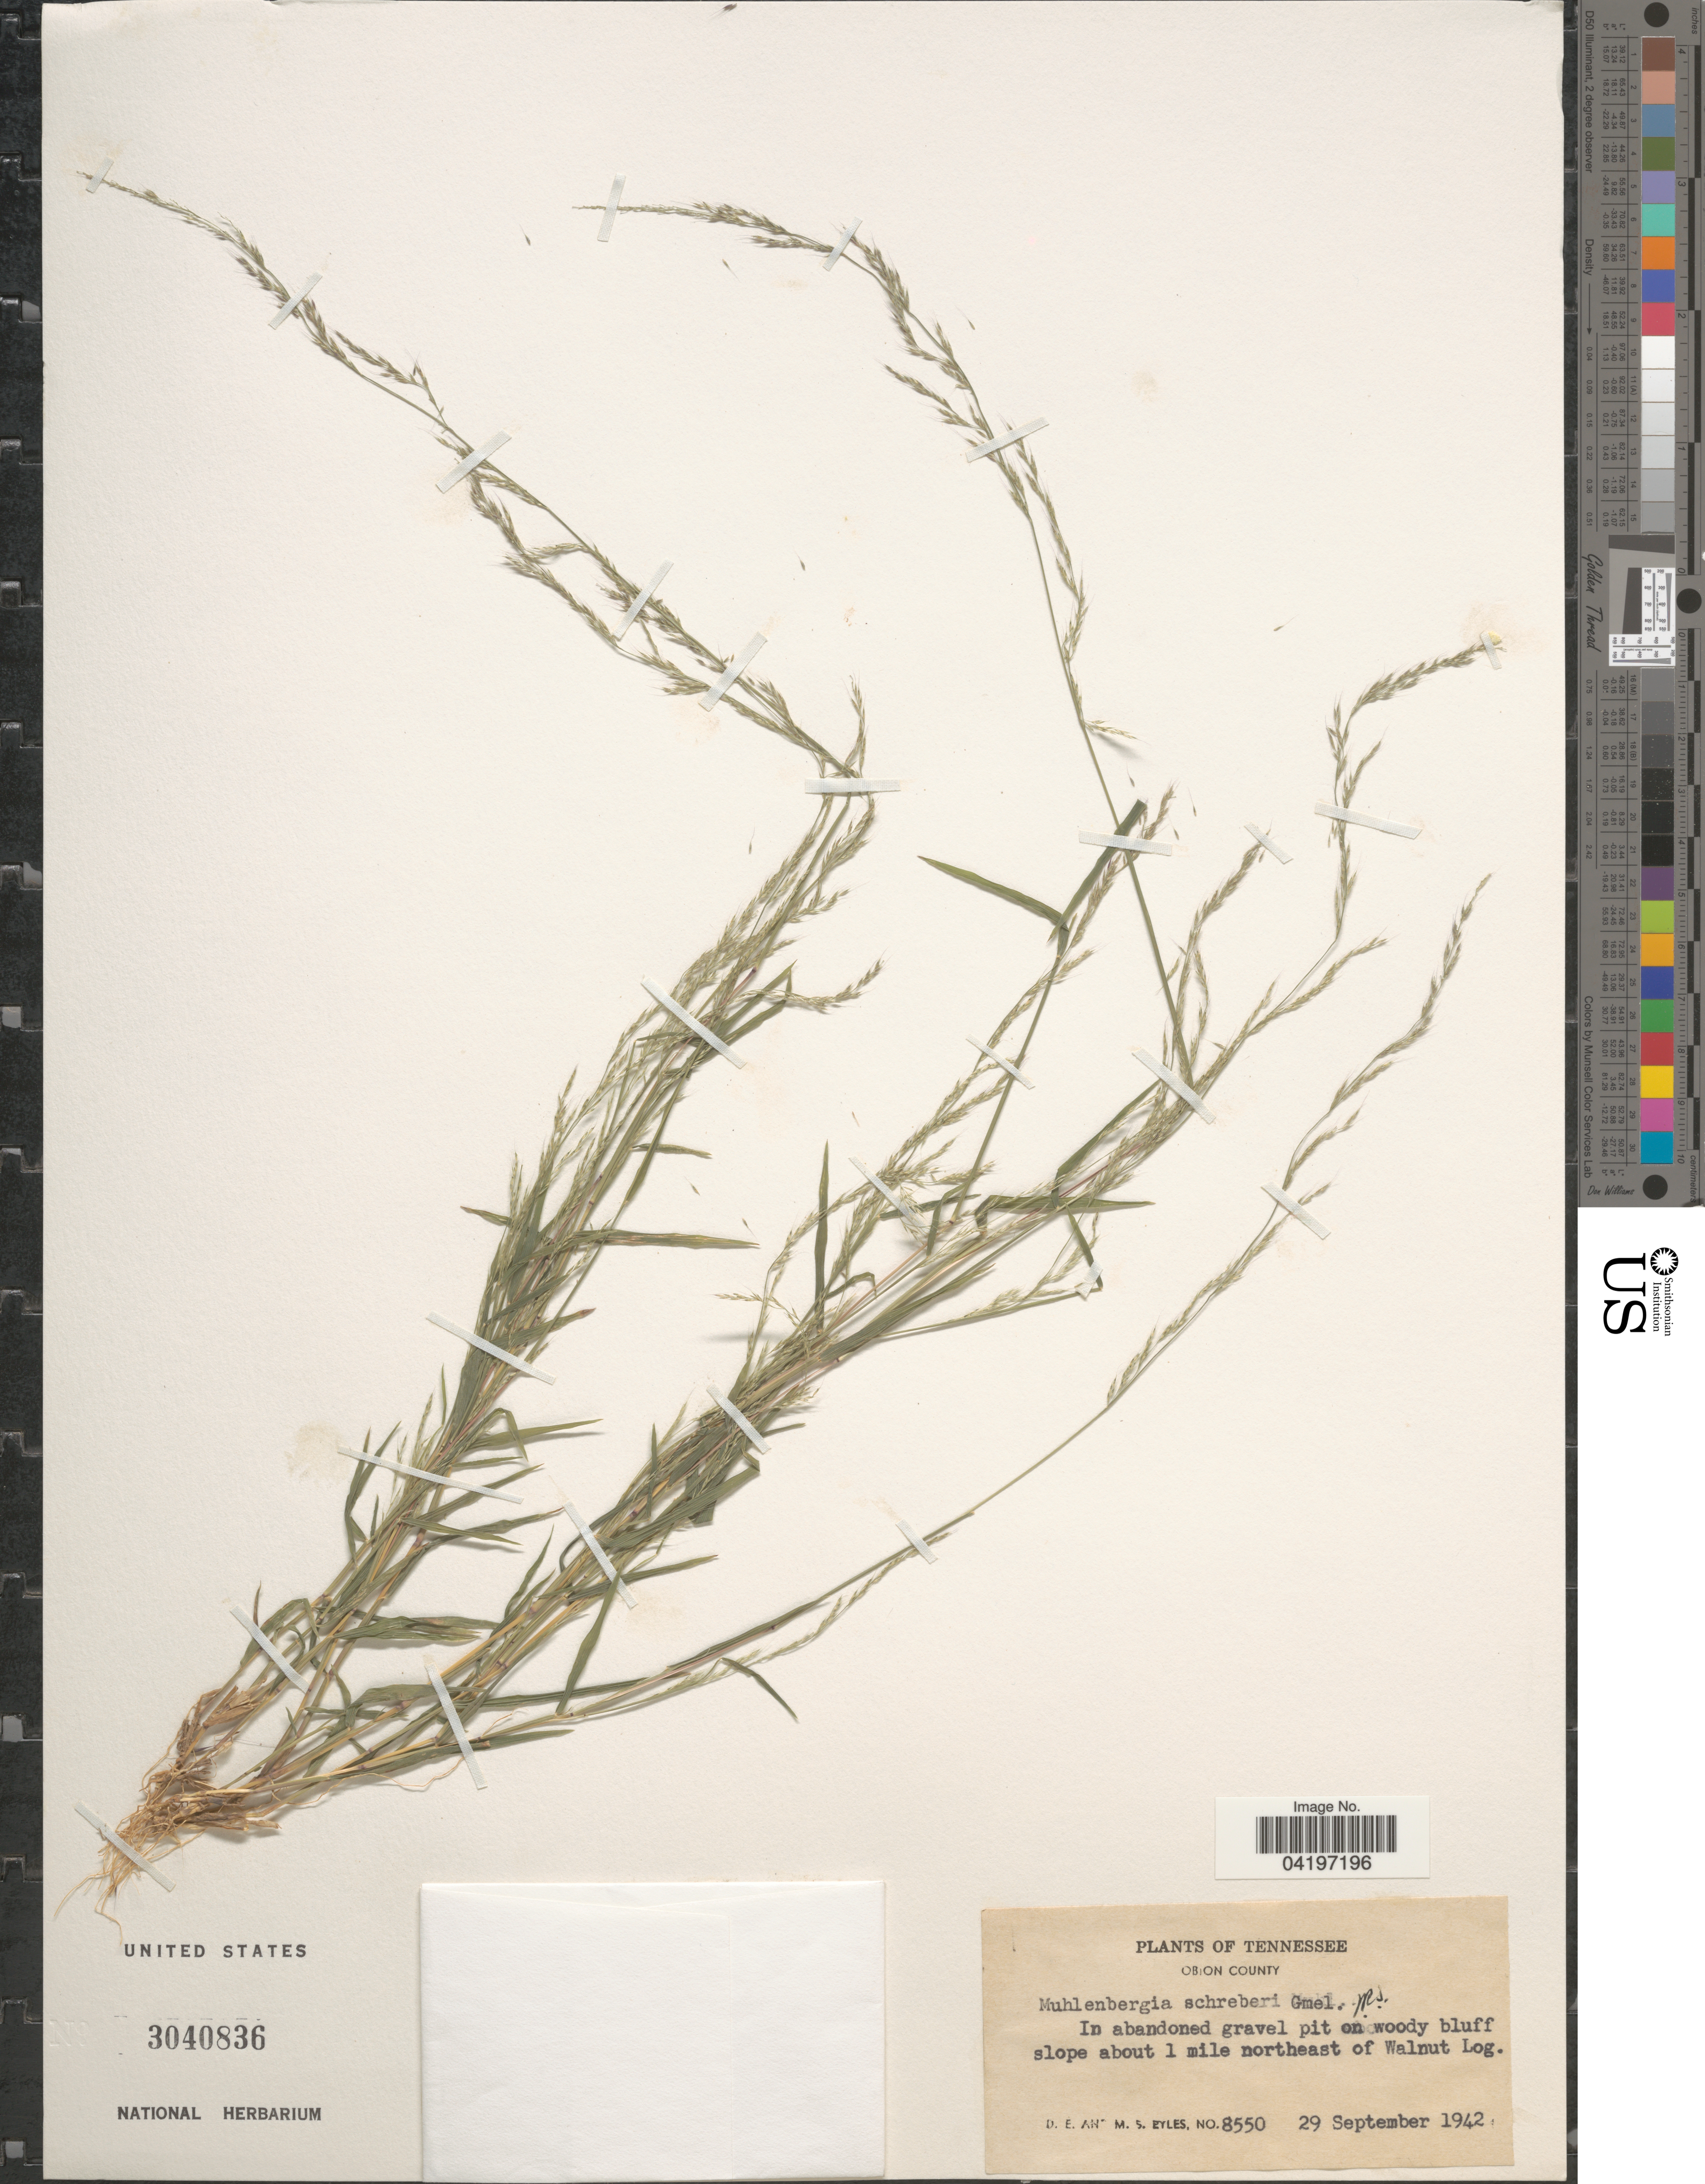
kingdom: Plantae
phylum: Tracheophyta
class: Liliopsida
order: Poales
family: Poaceae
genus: Muhlenbergia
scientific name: Muhlenbergia schreberi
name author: J.F. Gmel.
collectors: D. Eyles & M. Eyles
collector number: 8550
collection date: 1942-09-29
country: United States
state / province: Tennessee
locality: Obion County. In abandoned gravel pit on woody bluff slope about 1 mile northeast of Walnut Log.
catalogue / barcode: US 3040836